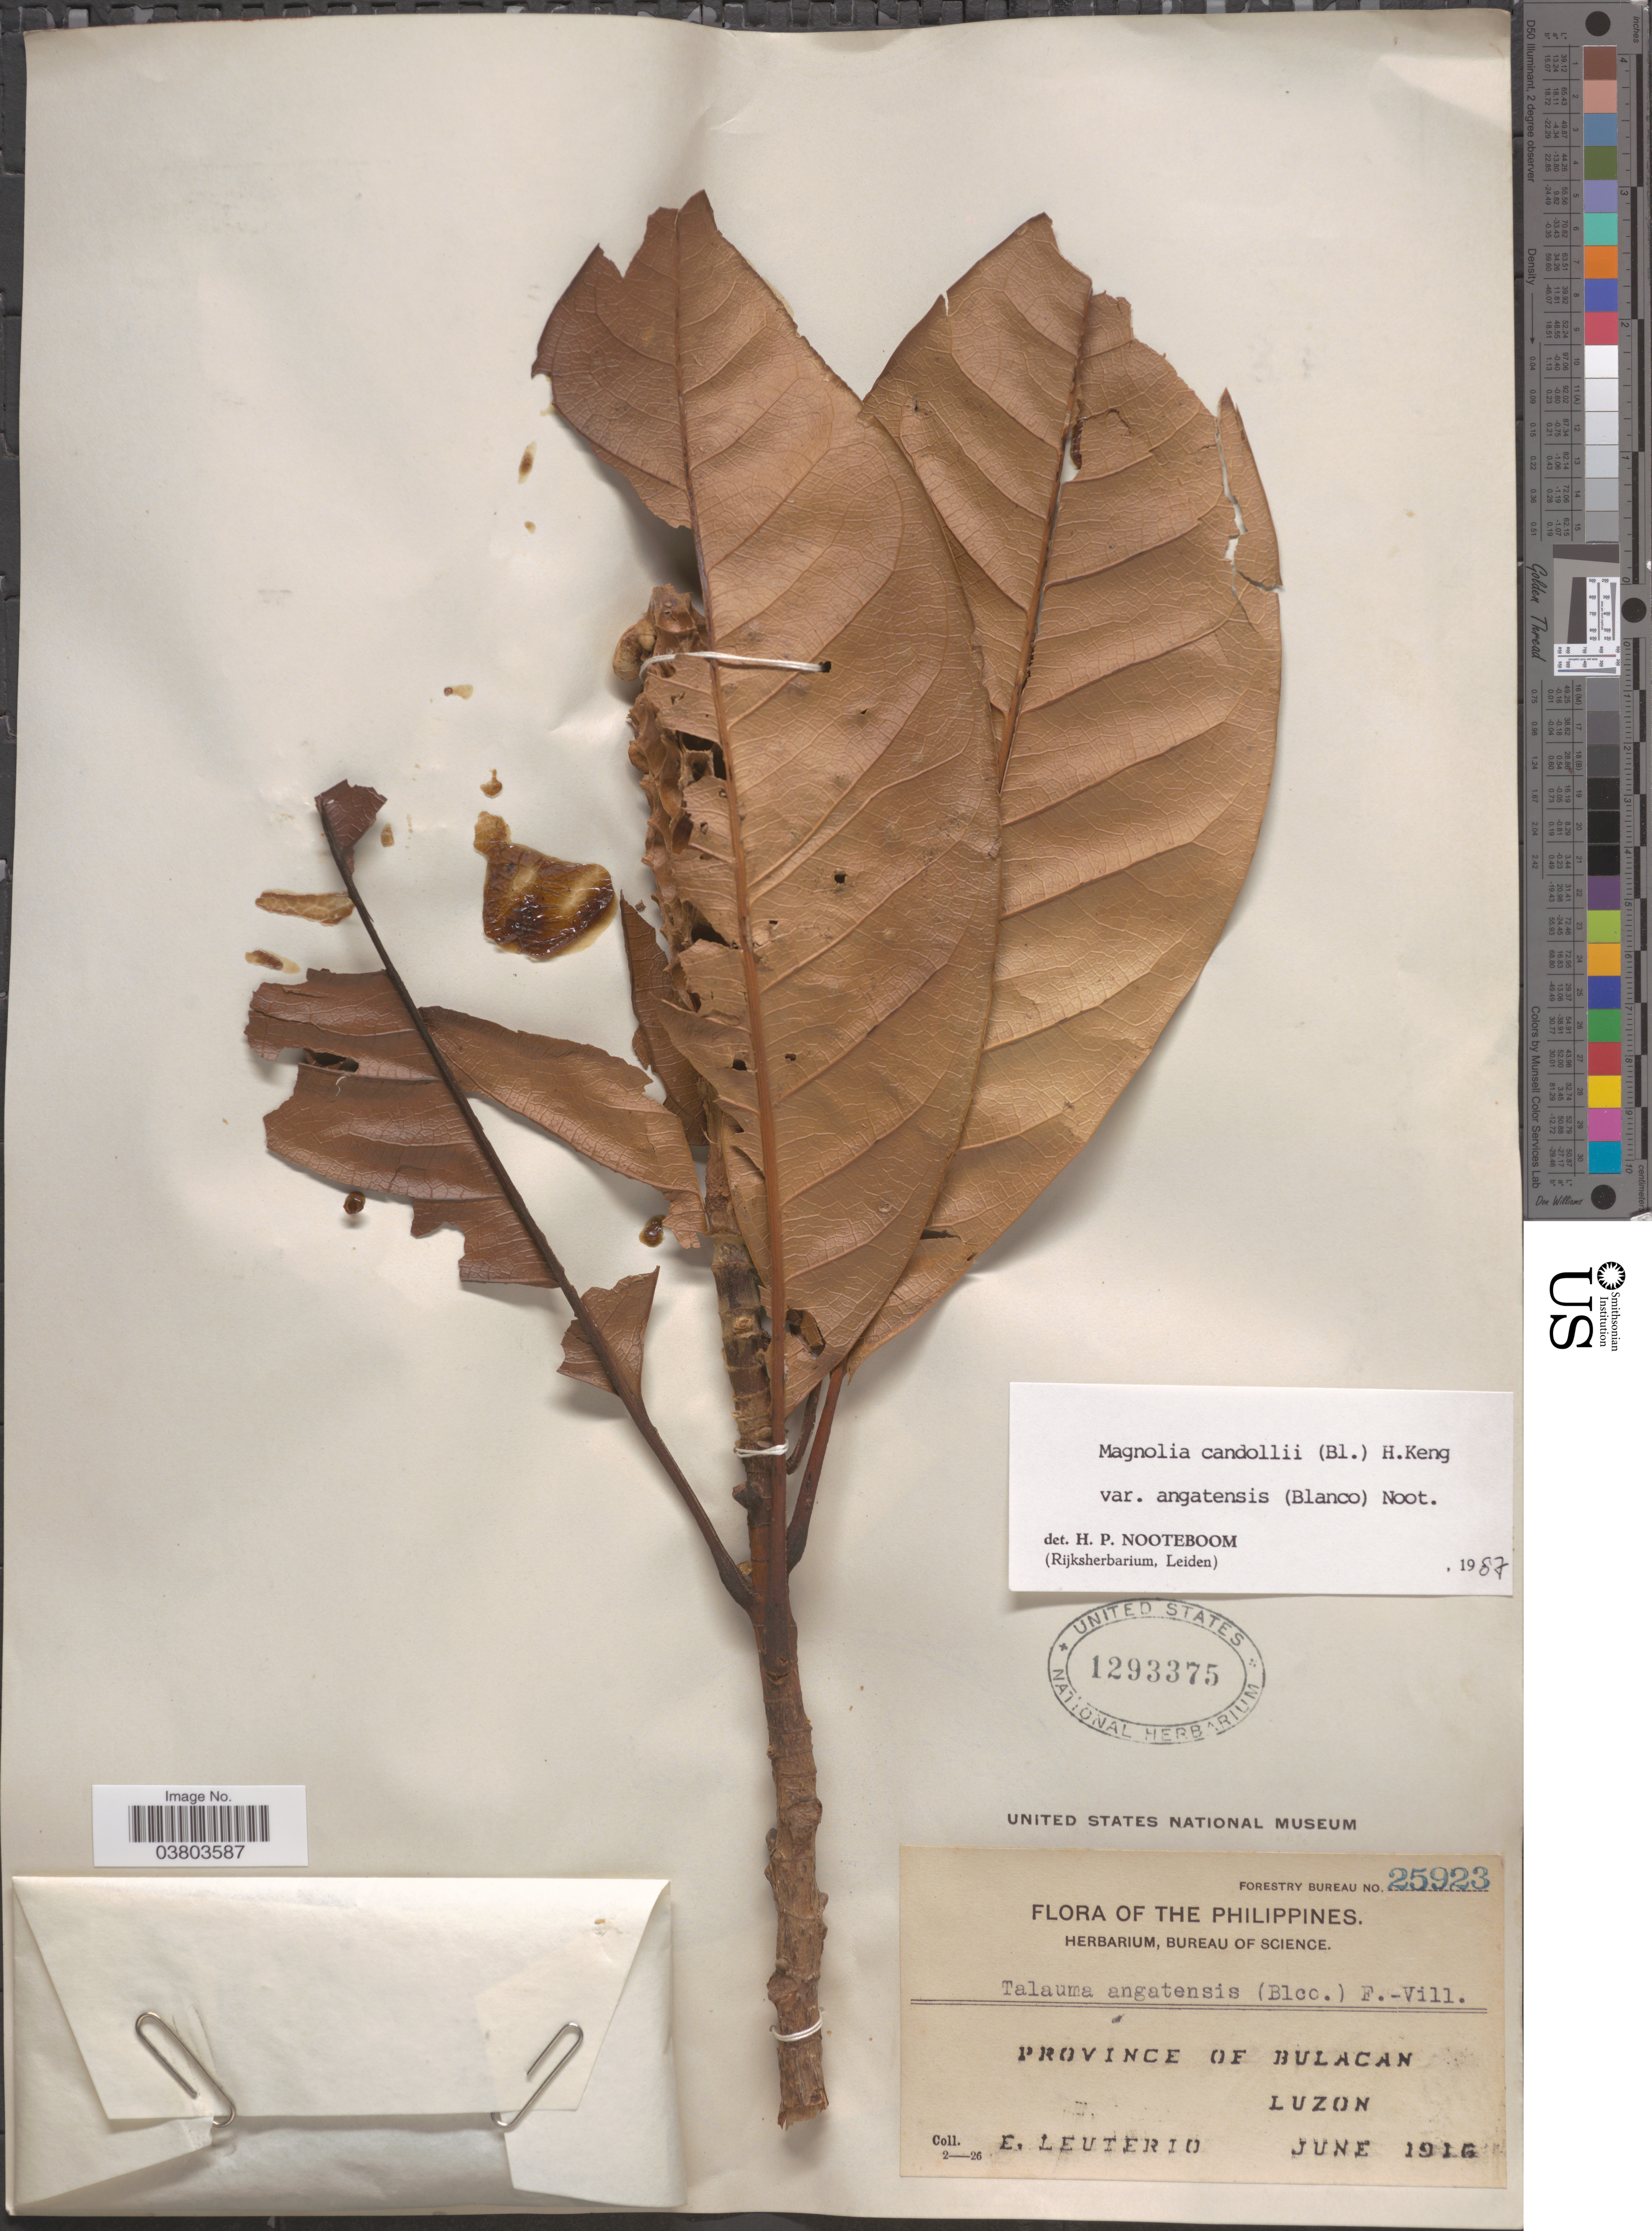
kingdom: Plantae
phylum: Tracheophyta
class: Magnoliopsida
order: Magnoliales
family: Magnoliaceae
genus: Magnolia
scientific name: Magnolia candollei var. angatensis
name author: (Blanco) Noot.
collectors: E. Leuterio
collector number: Forestry Bureau 25923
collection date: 1916-06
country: Philippines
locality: Province of Bulacan, Luzon.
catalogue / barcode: US 1293375